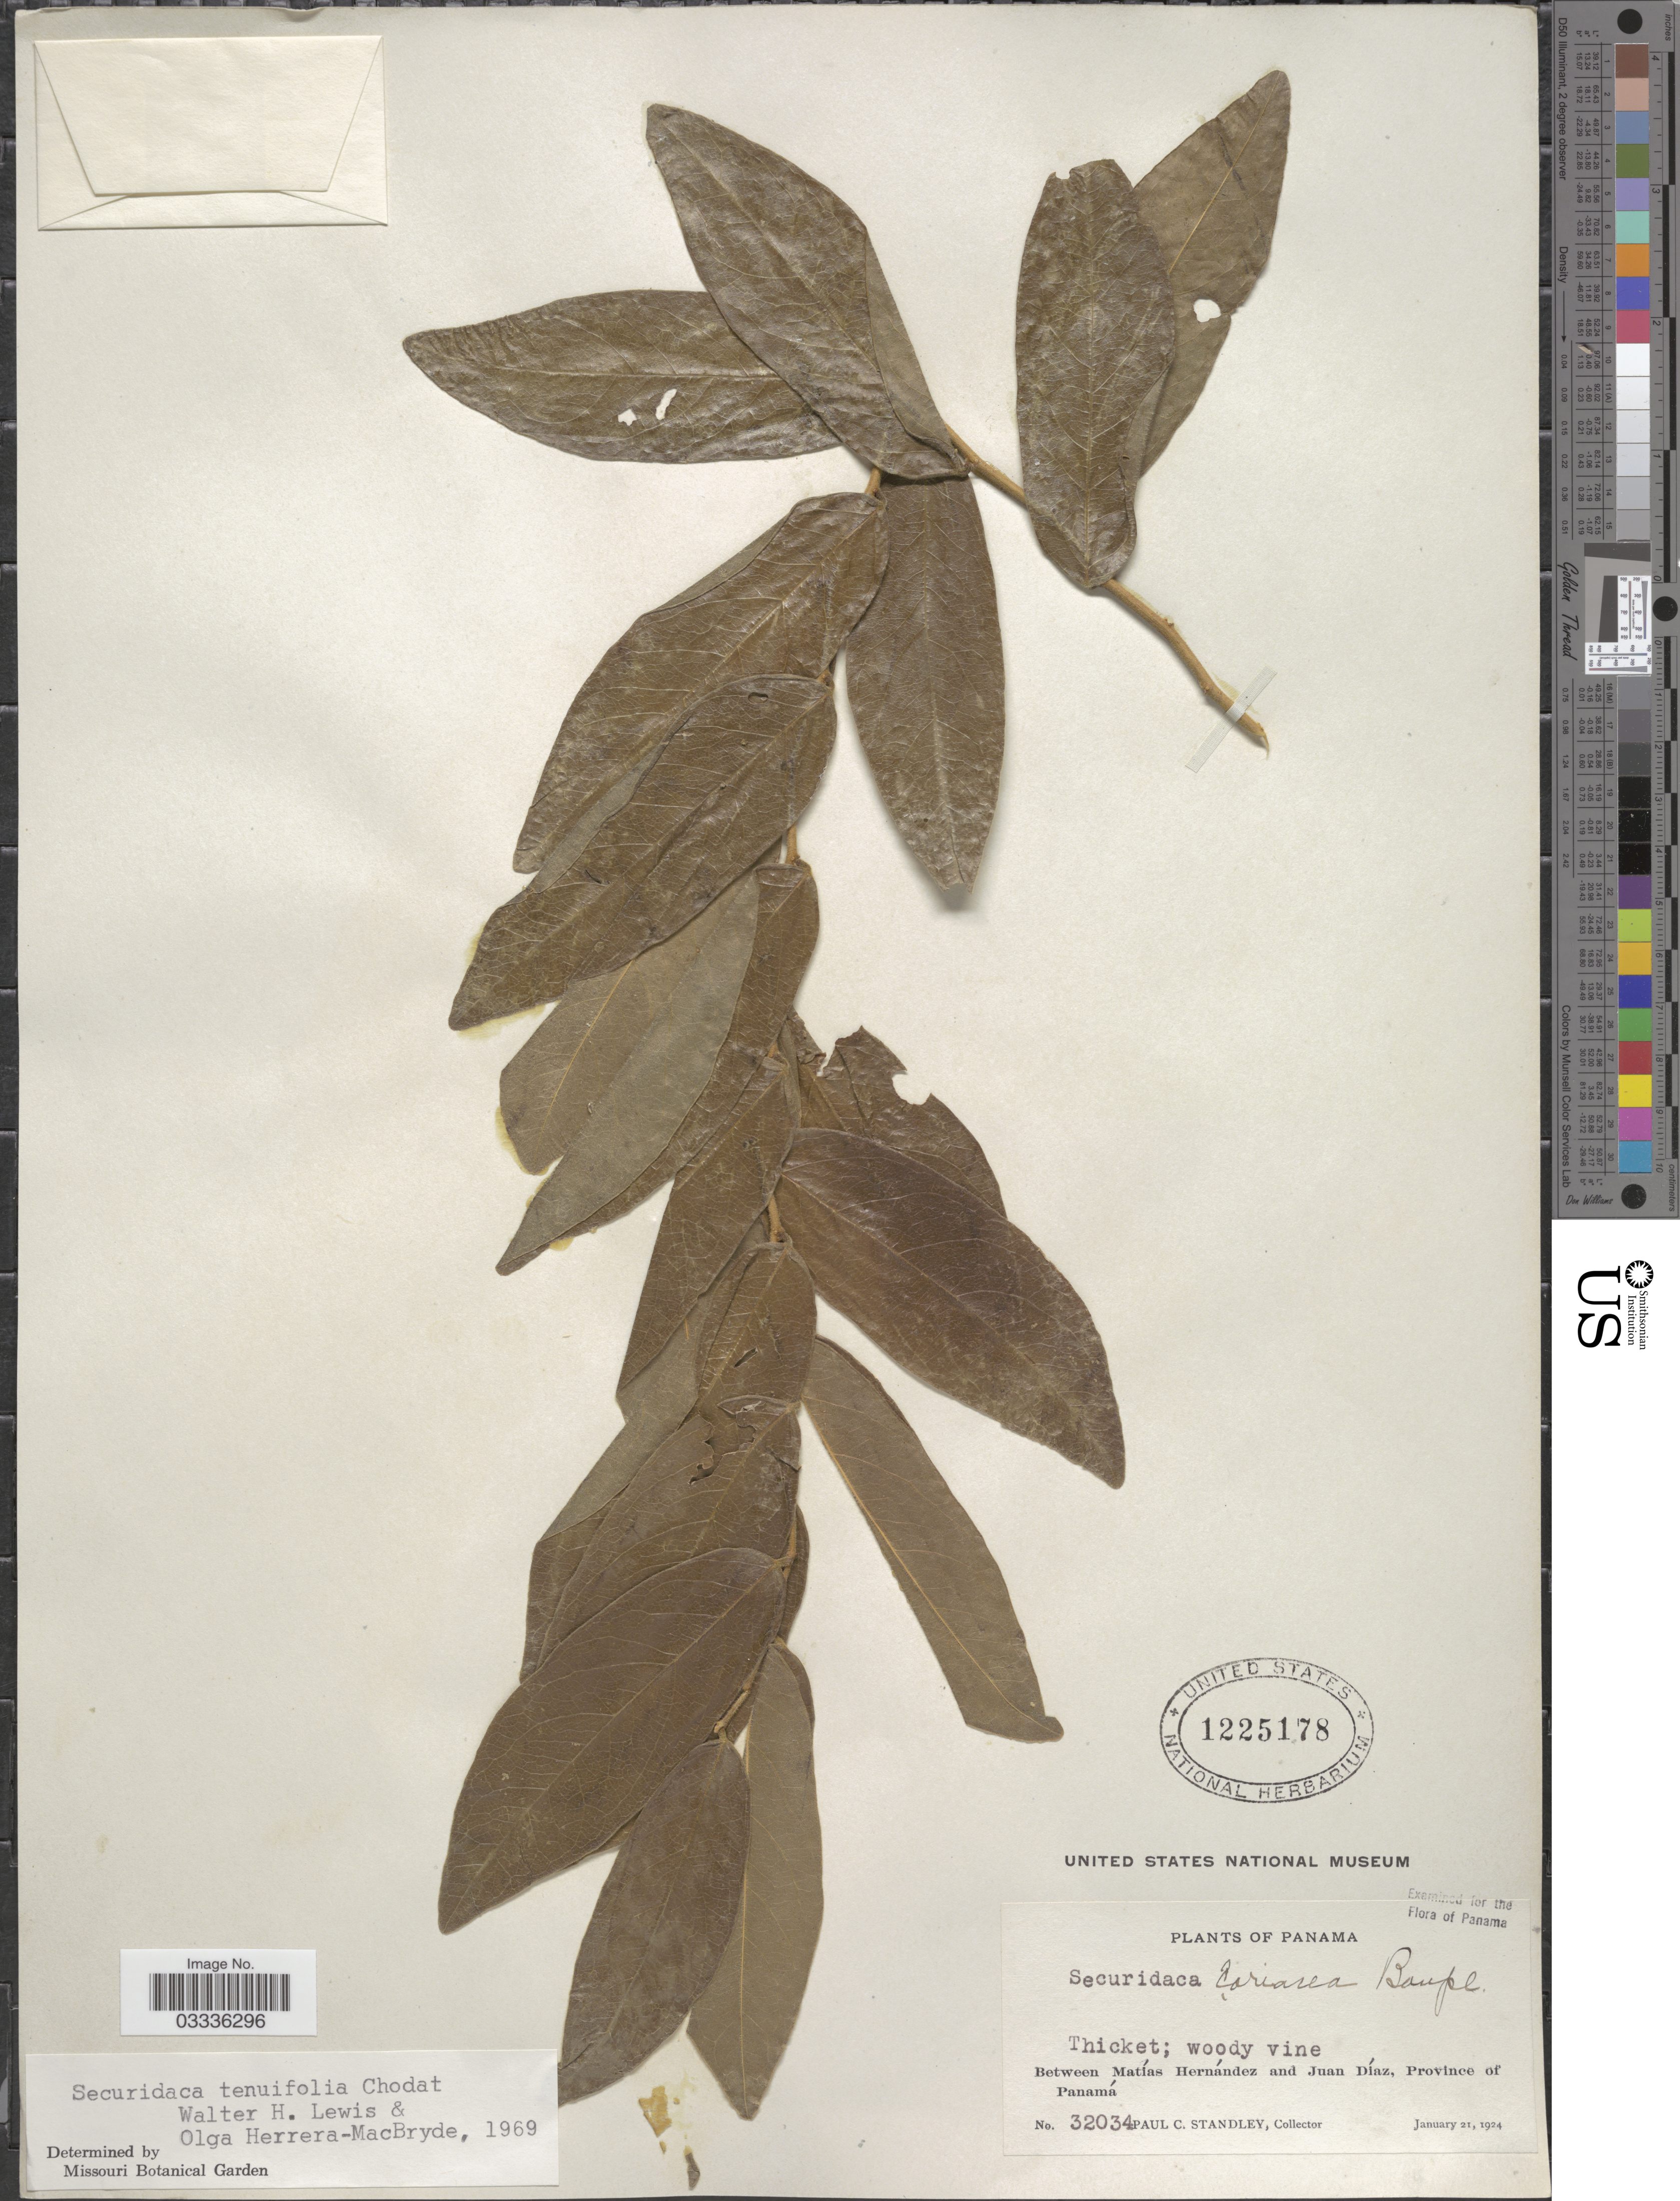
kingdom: Plantae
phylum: Tracheophyta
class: Magnoliopsida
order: Fabales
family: Polygalaceae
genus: Securidaca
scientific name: Securidaca tenuifolia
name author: Chodat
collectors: P. C. Standley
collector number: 32034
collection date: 1924-01-21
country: Panama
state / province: Panamá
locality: Between Matías Hernández and Juan Díaz.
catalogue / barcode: US 1225178